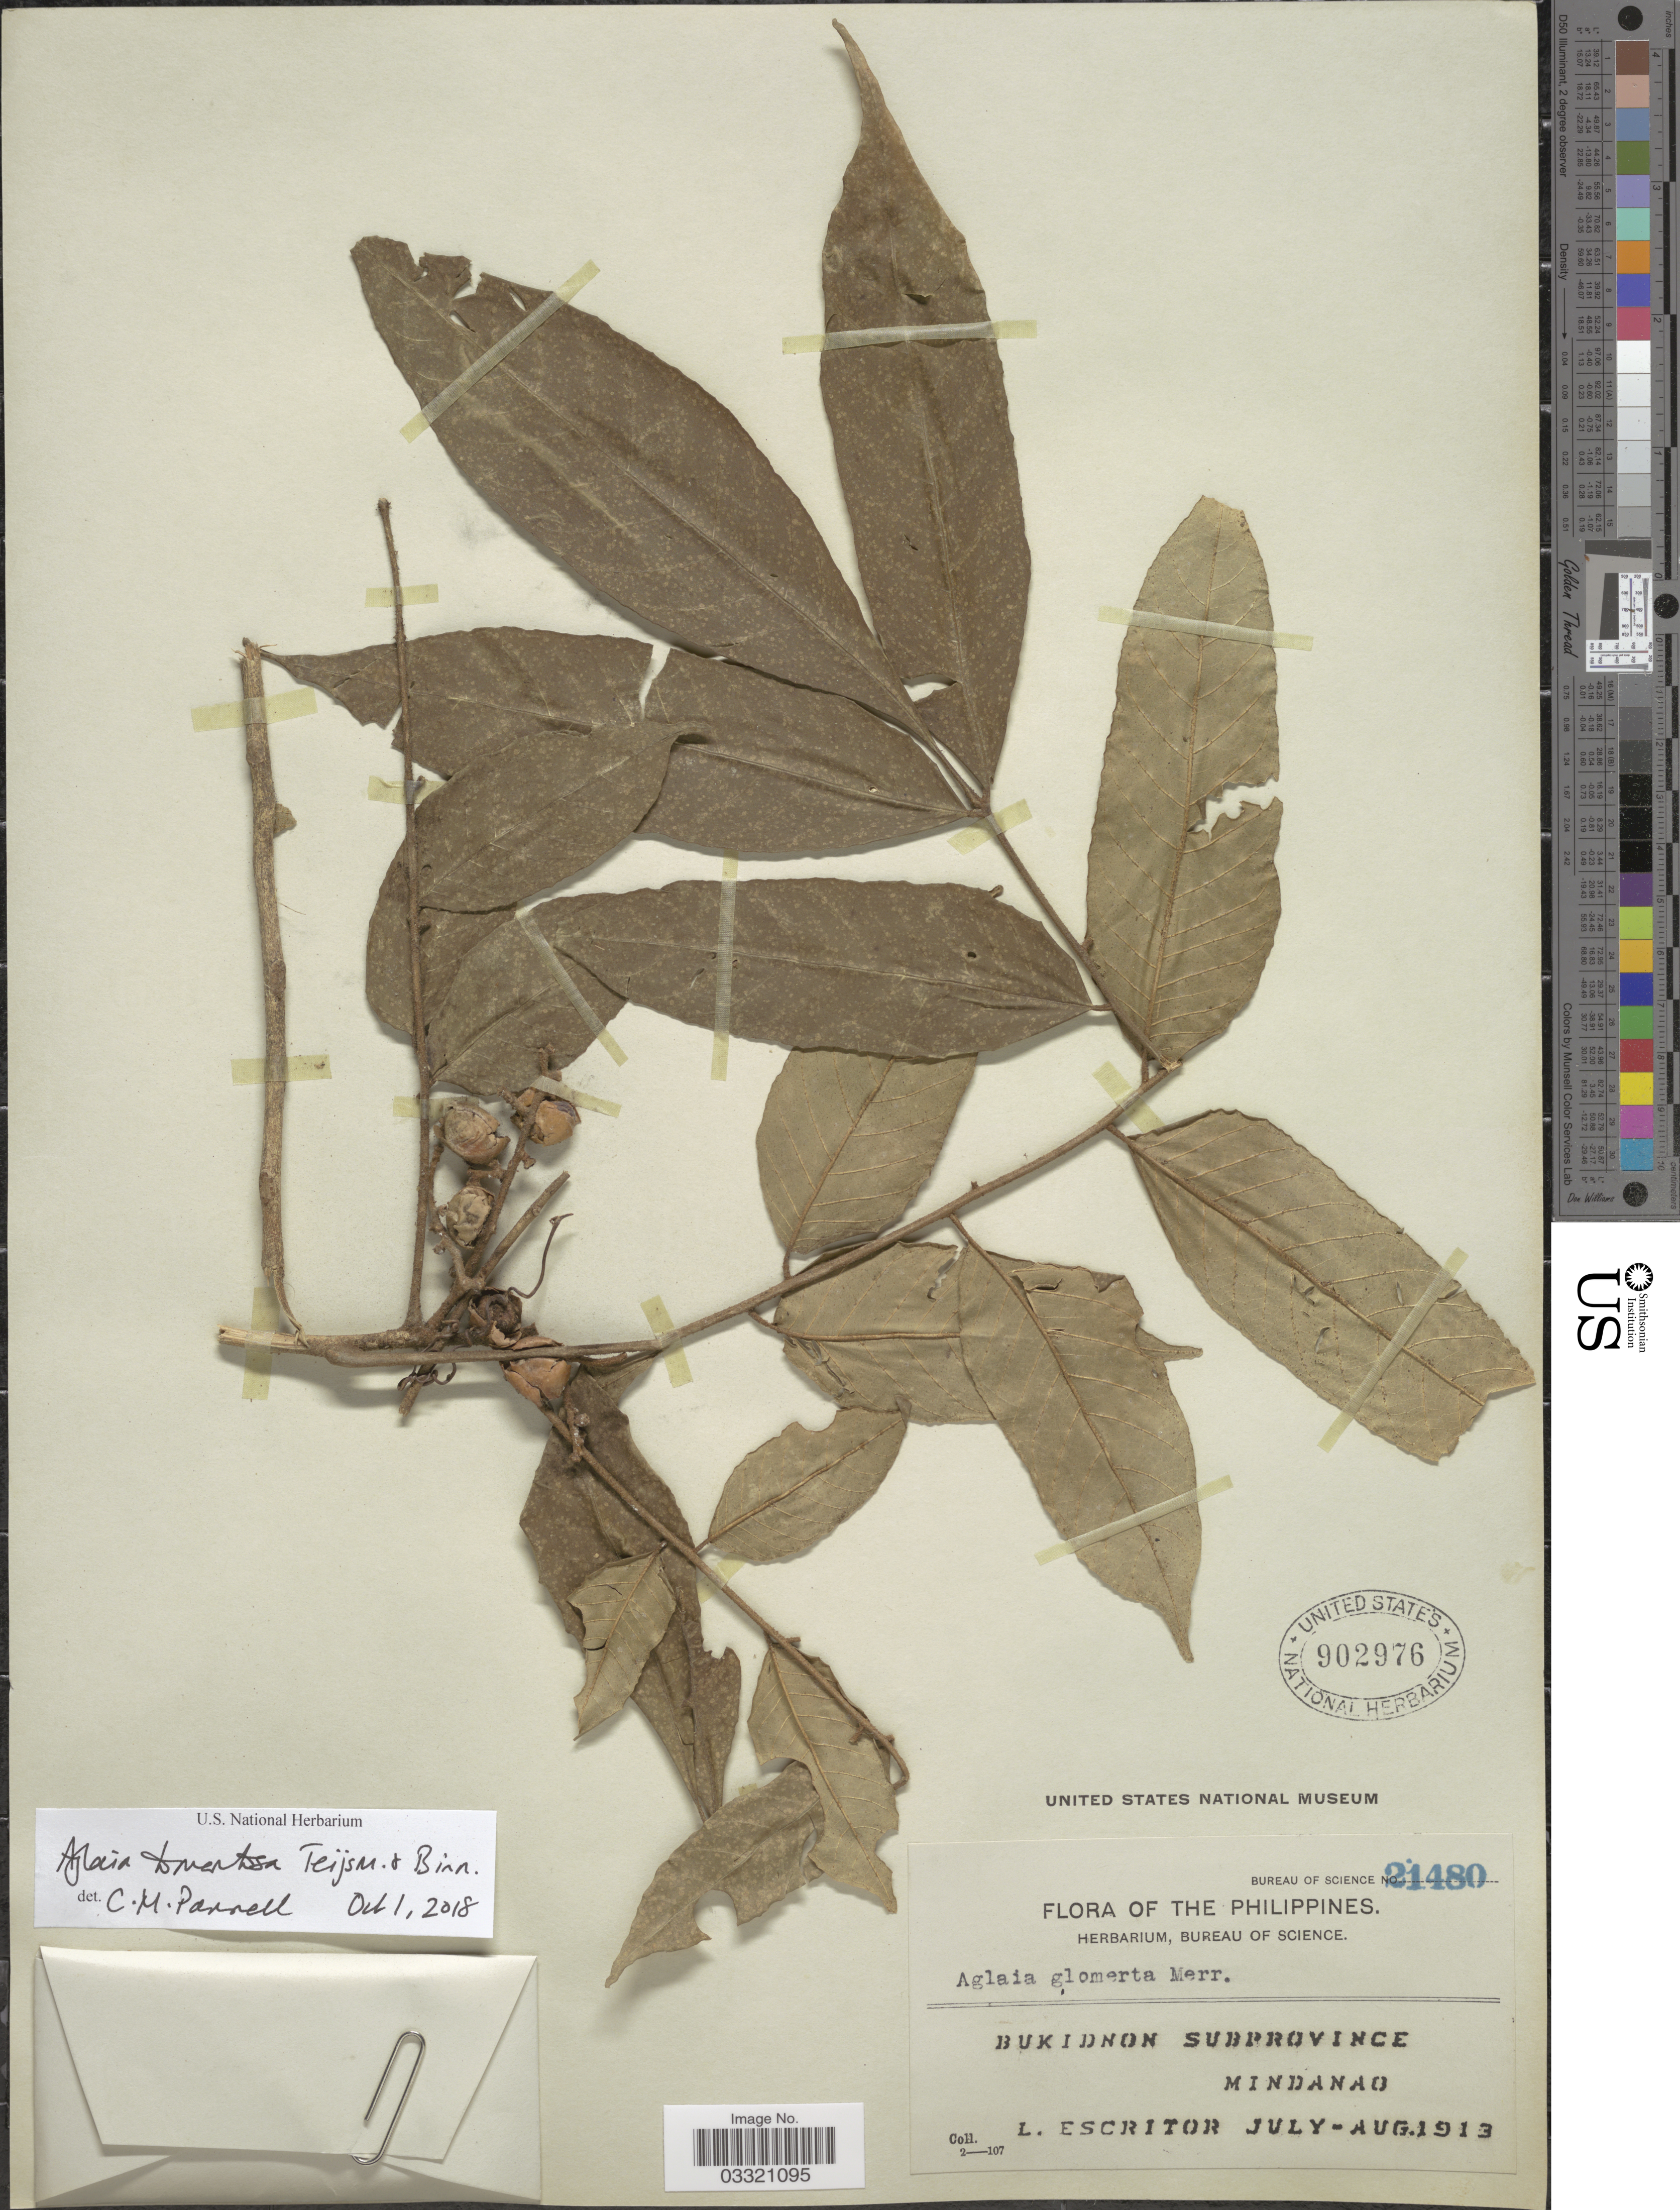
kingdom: Plantae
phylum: Tracheophyta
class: Magnoliopsida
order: Sapindales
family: Meliaceae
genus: Aglaia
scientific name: Aglaia tomentosa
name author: Teijsm. & Binn.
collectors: L. Escritor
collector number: Bureau of Science 21480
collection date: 1913-07/1913-08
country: Philippines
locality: Bukidnon Subprovince. Mindanao.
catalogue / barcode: US 902976